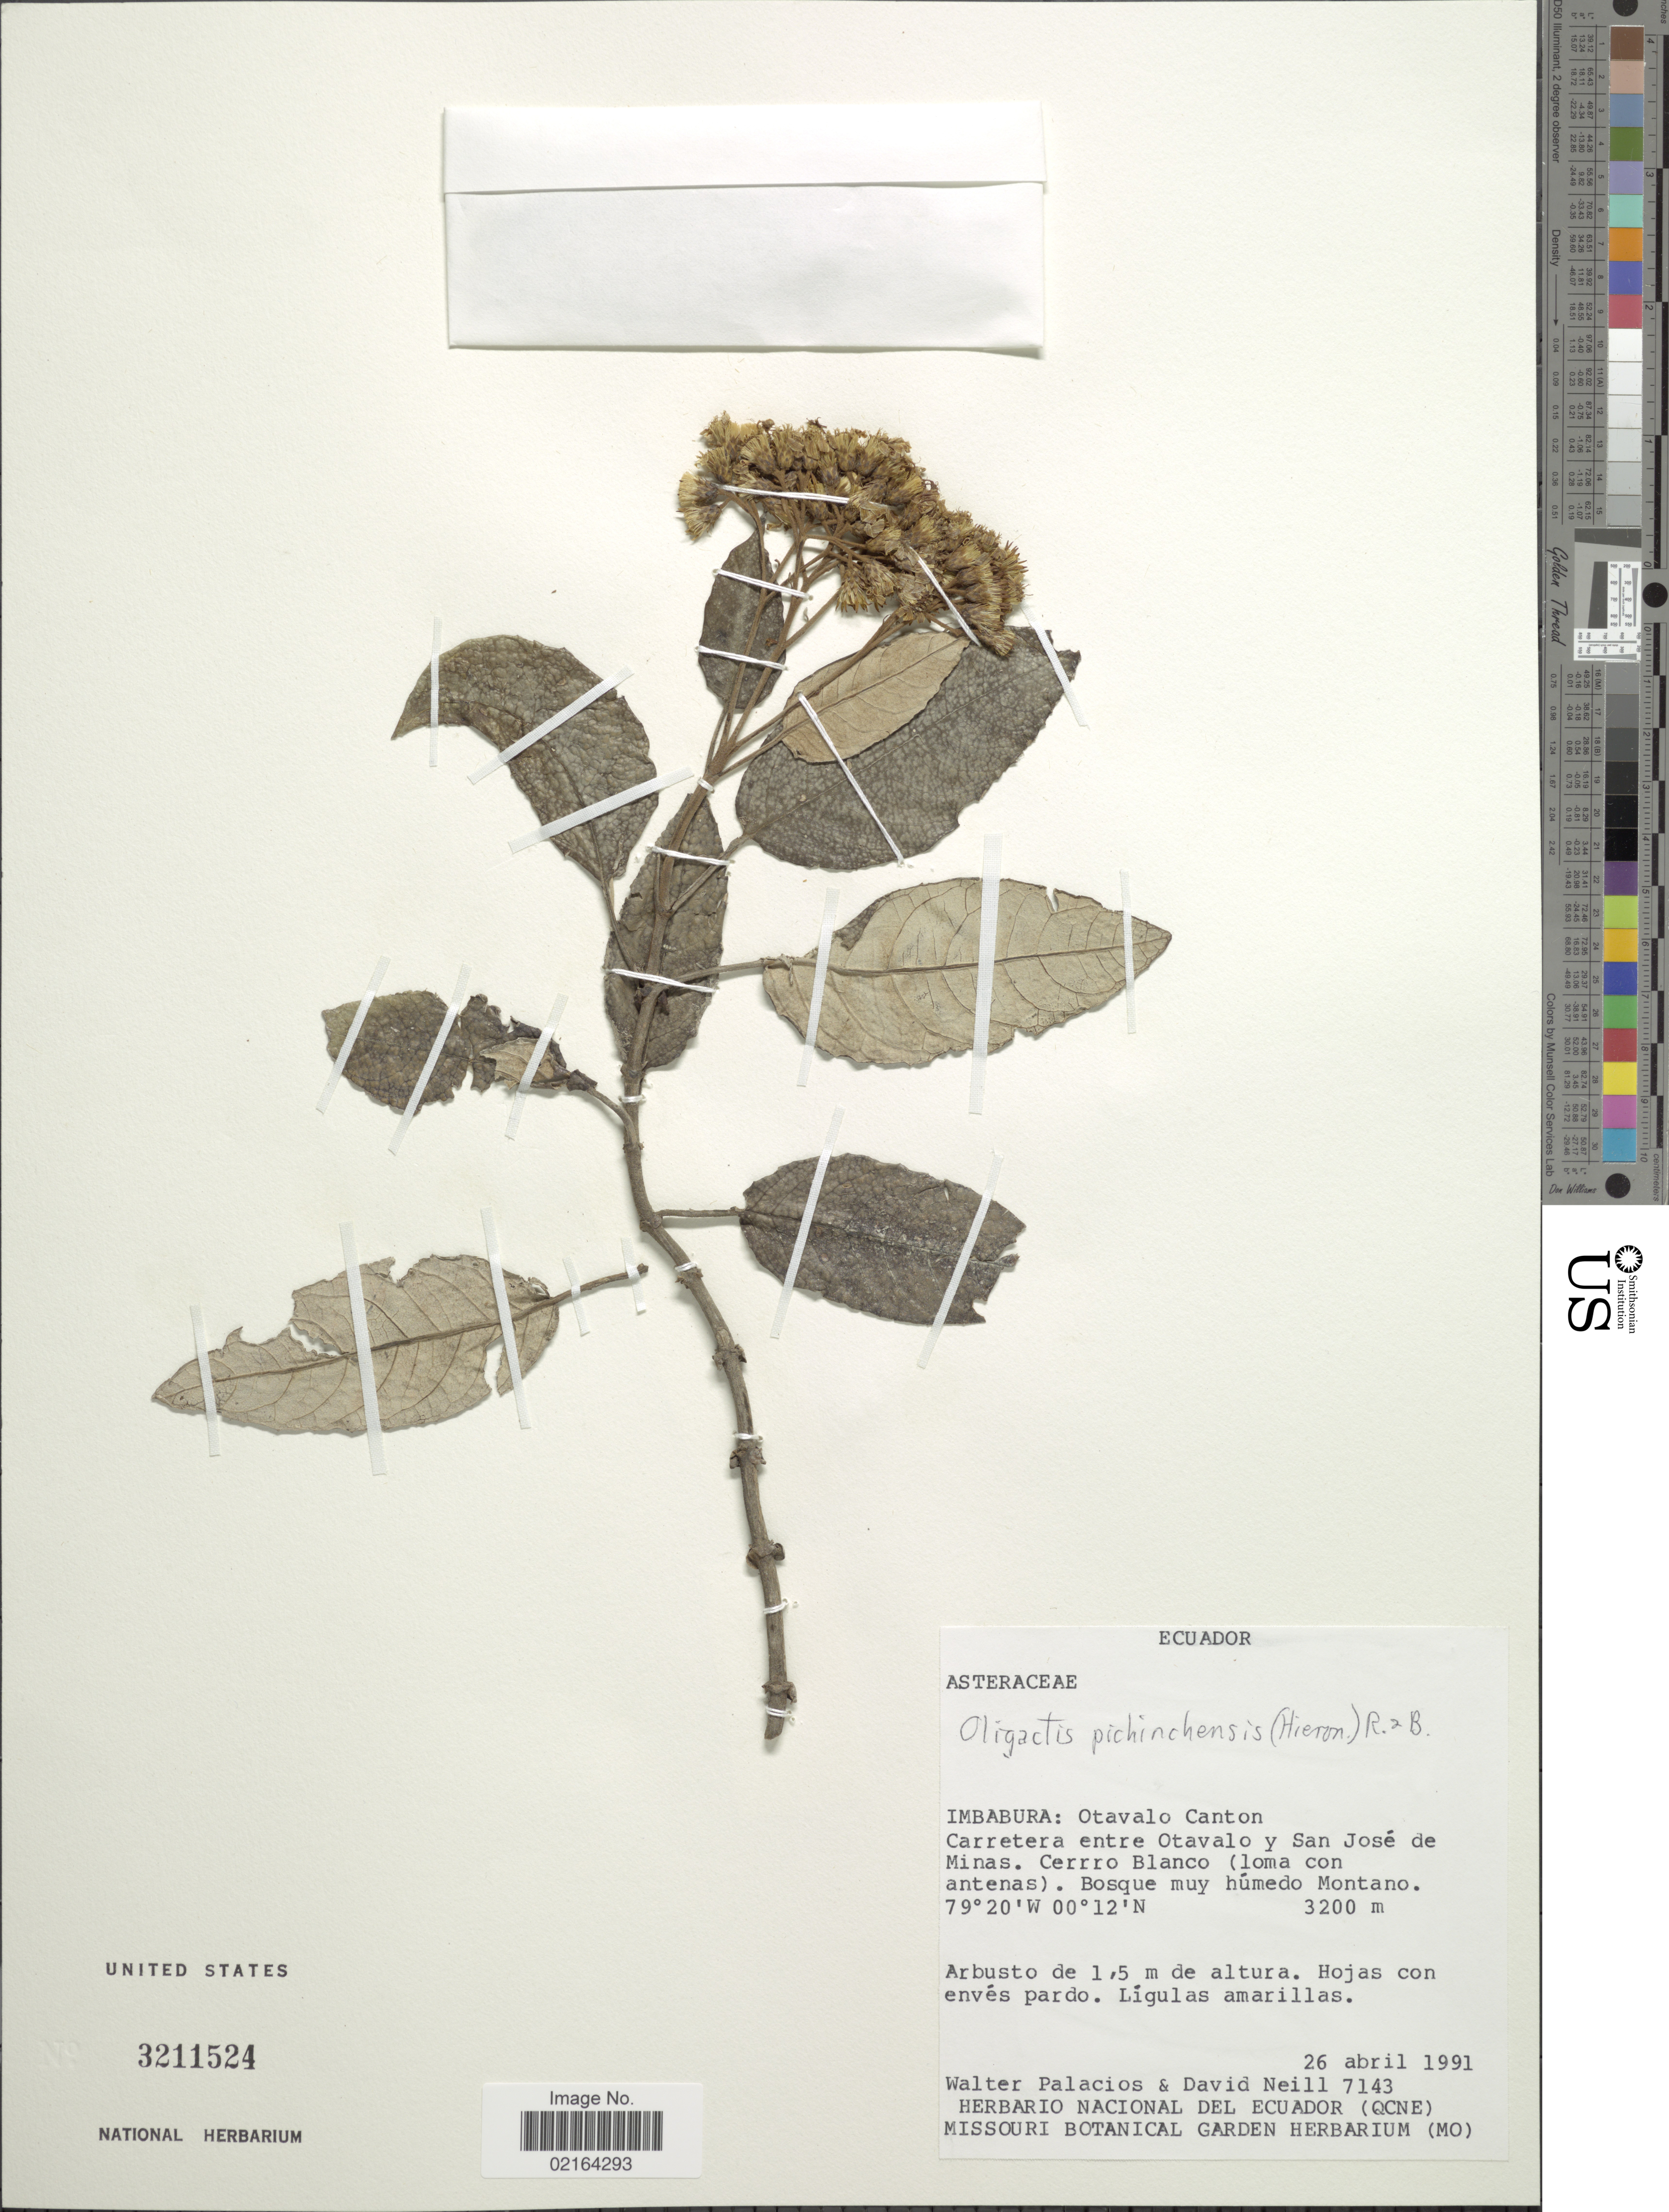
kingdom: Plantae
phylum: Tracheophyta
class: Magnoliopsida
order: Asterales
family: Asteraceae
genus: Sampera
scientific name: Sampera pichinichensis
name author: (Hieron.) V.A. Funk & H. Rob.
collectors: W. Palacios & D. A. Neill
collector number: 7143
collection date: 1991-04-26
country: Ecuador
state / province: Imbabura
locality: Imbabura: Otavalo Canton, Carretera entre Otavala y San Jose de Minas, Cerro Blanco (loma con antenas)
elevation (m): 3200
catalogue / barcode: US 3211524